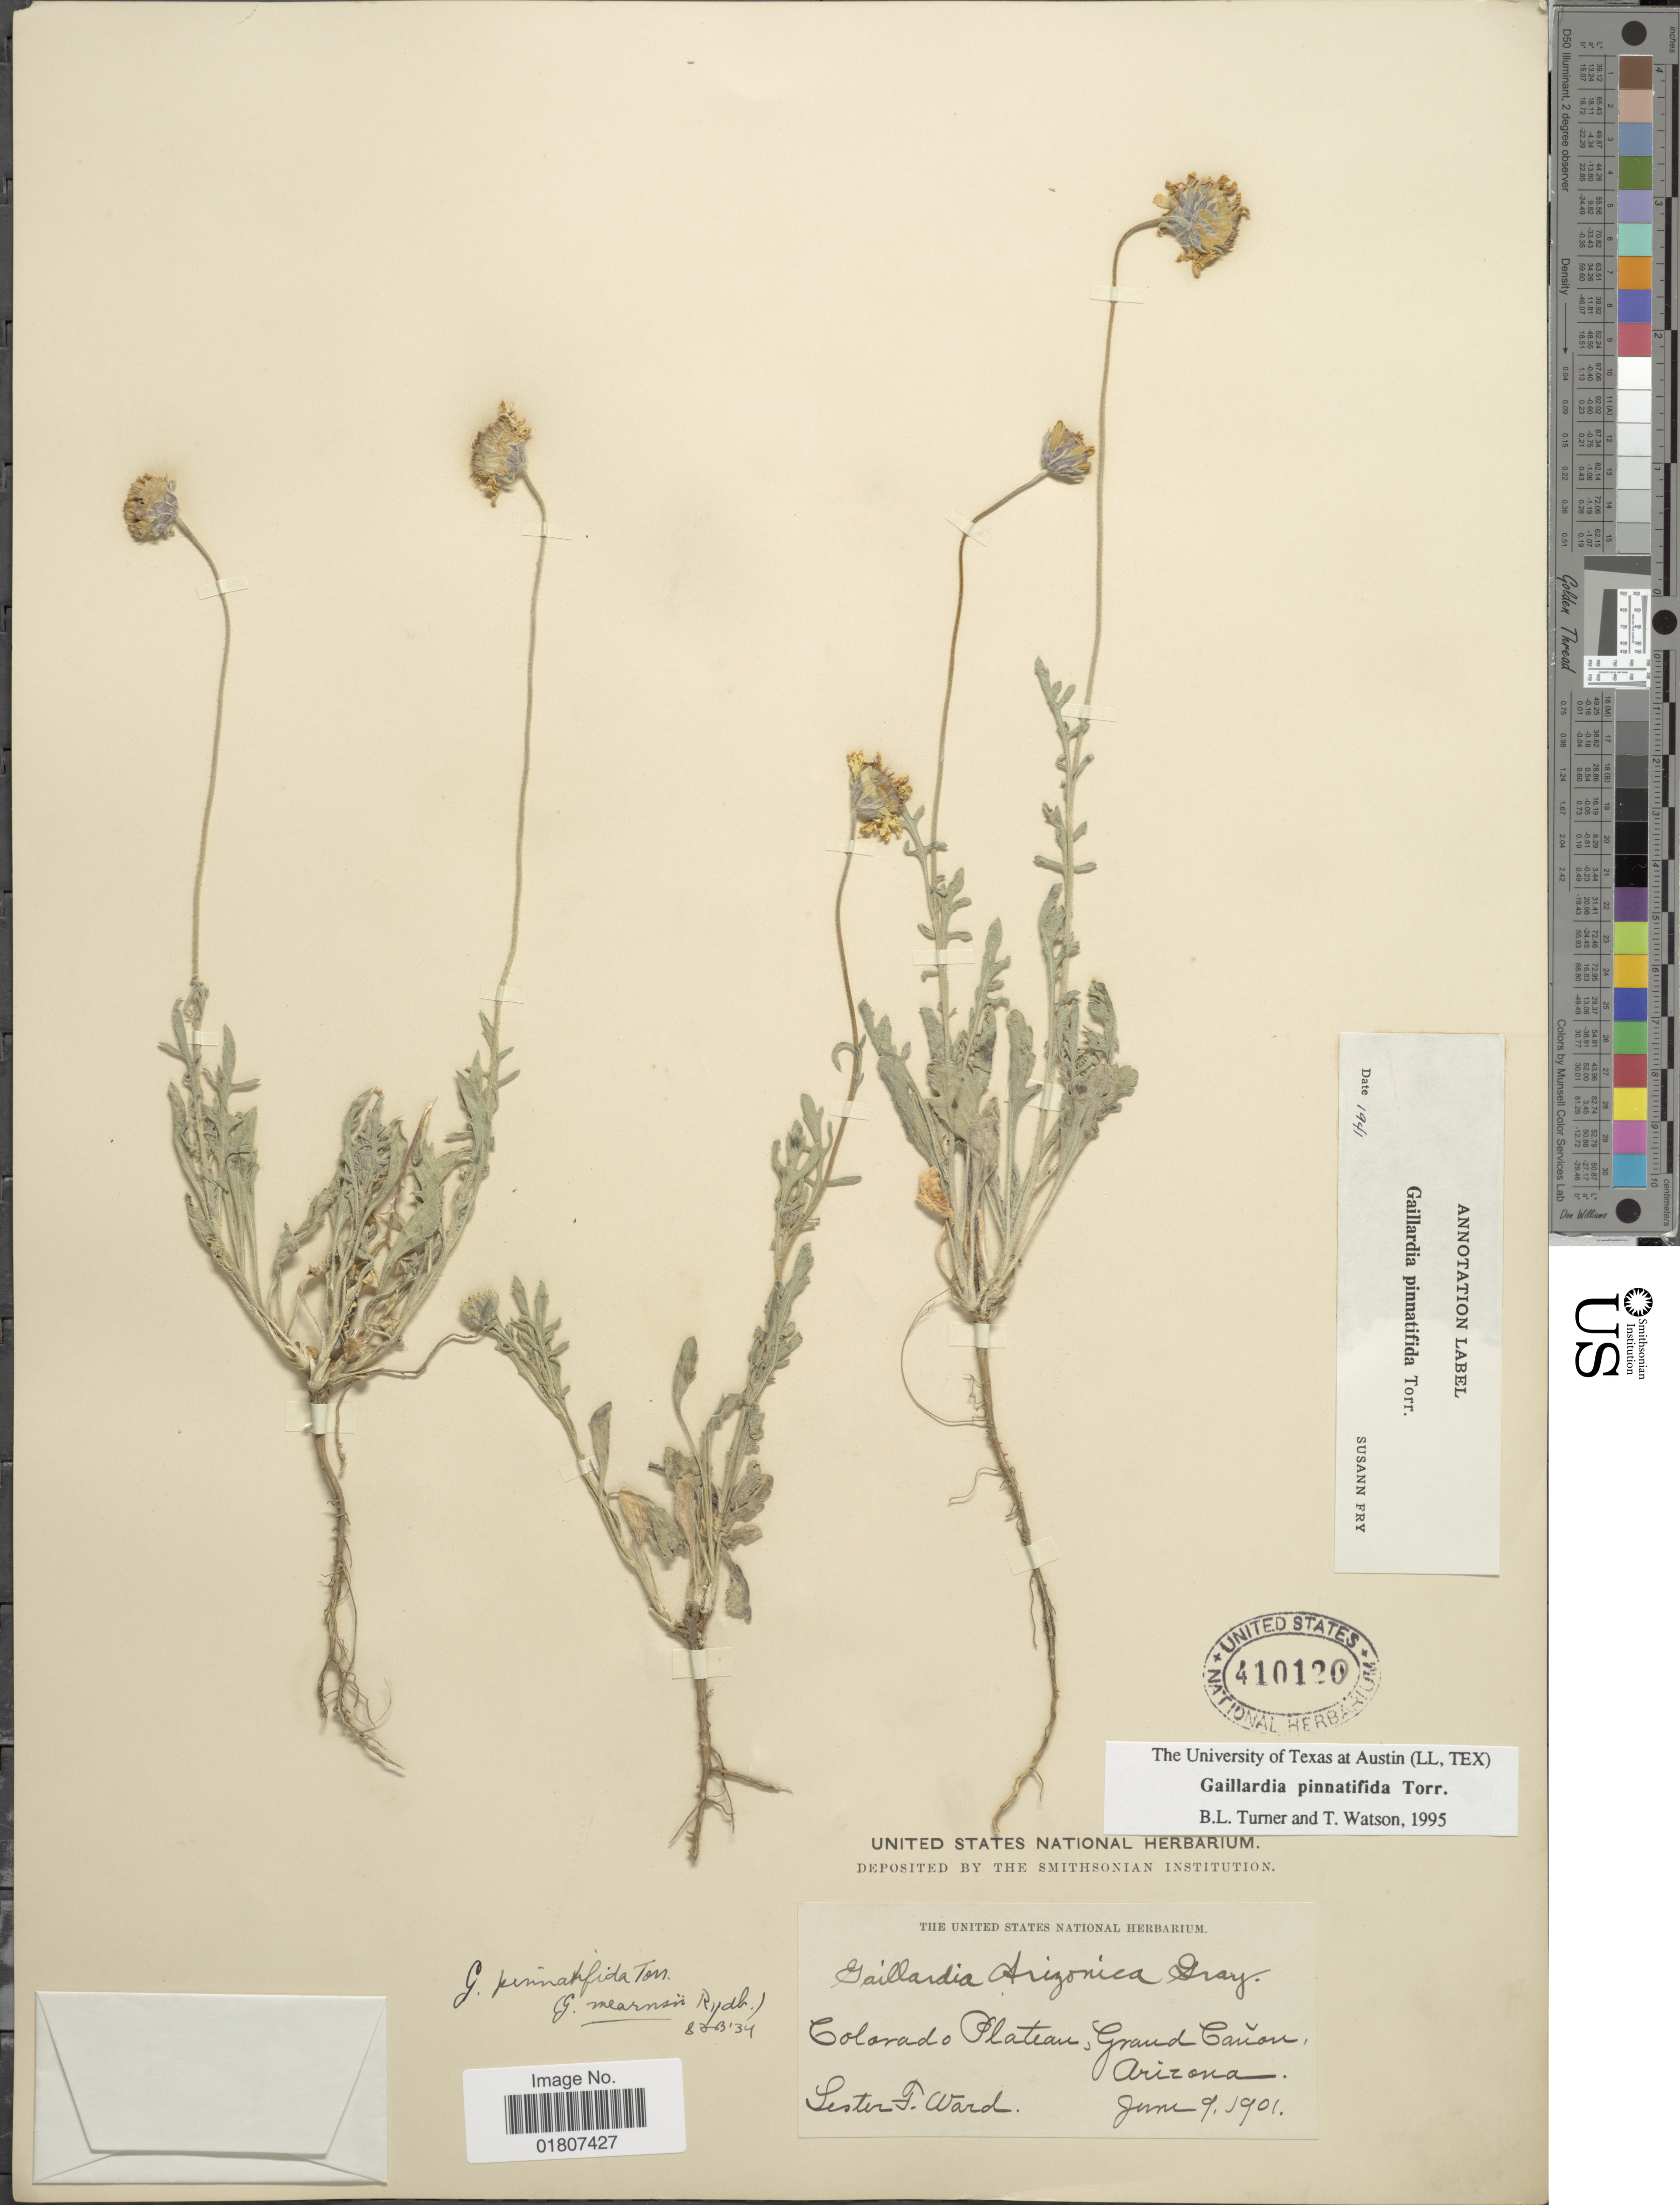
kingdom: Plantae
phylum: Tracheophyta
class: Magnoliopsida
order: Asterales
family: Asteraceae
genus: Gaillardia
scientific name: Gaillardia pinnatifida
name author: Torr.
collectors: L. F. Ward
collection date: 1901-06-09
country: United States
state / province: Arizona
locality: Colorado Plateau, Grand Cañon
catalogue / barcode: US 410120